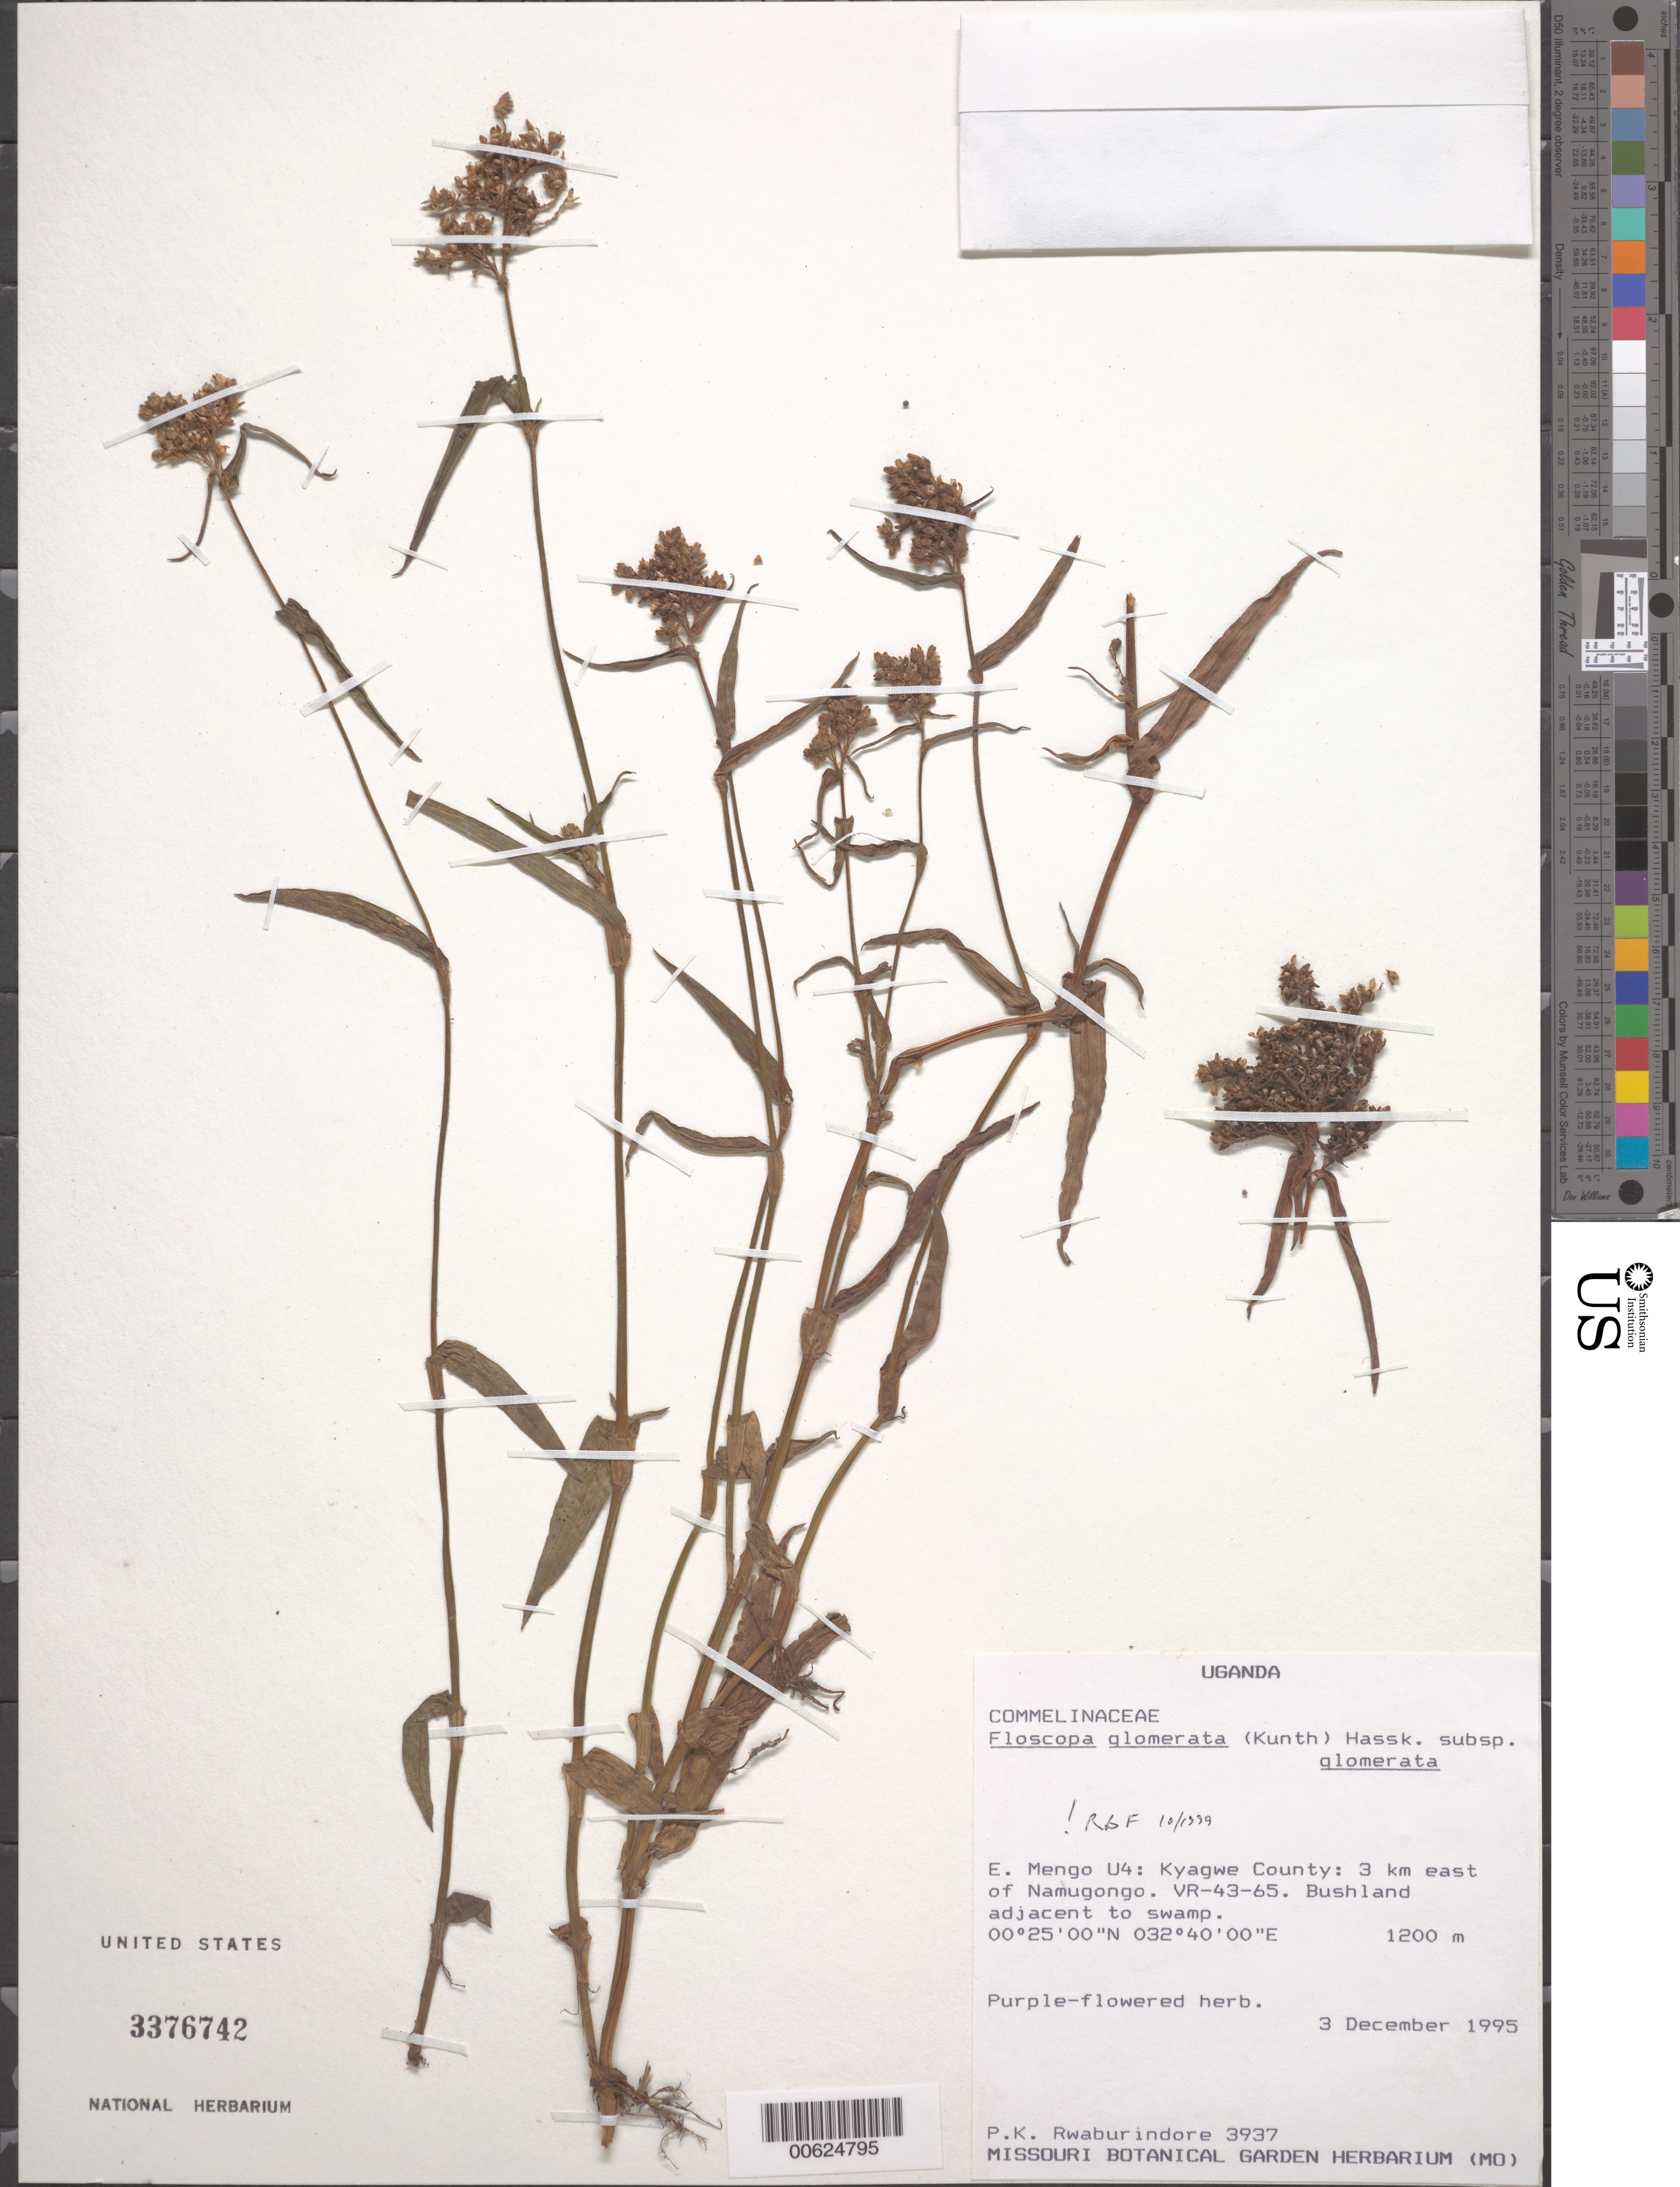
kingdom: Plantae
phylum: Tracheophyta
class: Liliopsida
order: Commelinales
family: Commelinaceae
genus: Floscopa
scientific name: Floscopa glomerata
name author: (Willd. ex Schult. & Schult. f.) Hassk.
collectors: P. Rwaburindore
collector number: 3937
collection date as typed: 03 Dec 1995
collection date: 1995-12-03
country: Uganda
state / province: Central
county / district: Wakiso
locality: E. Mengo U4, Kyagwe, E of namugongo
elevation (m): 1200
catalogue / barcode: US 3376742